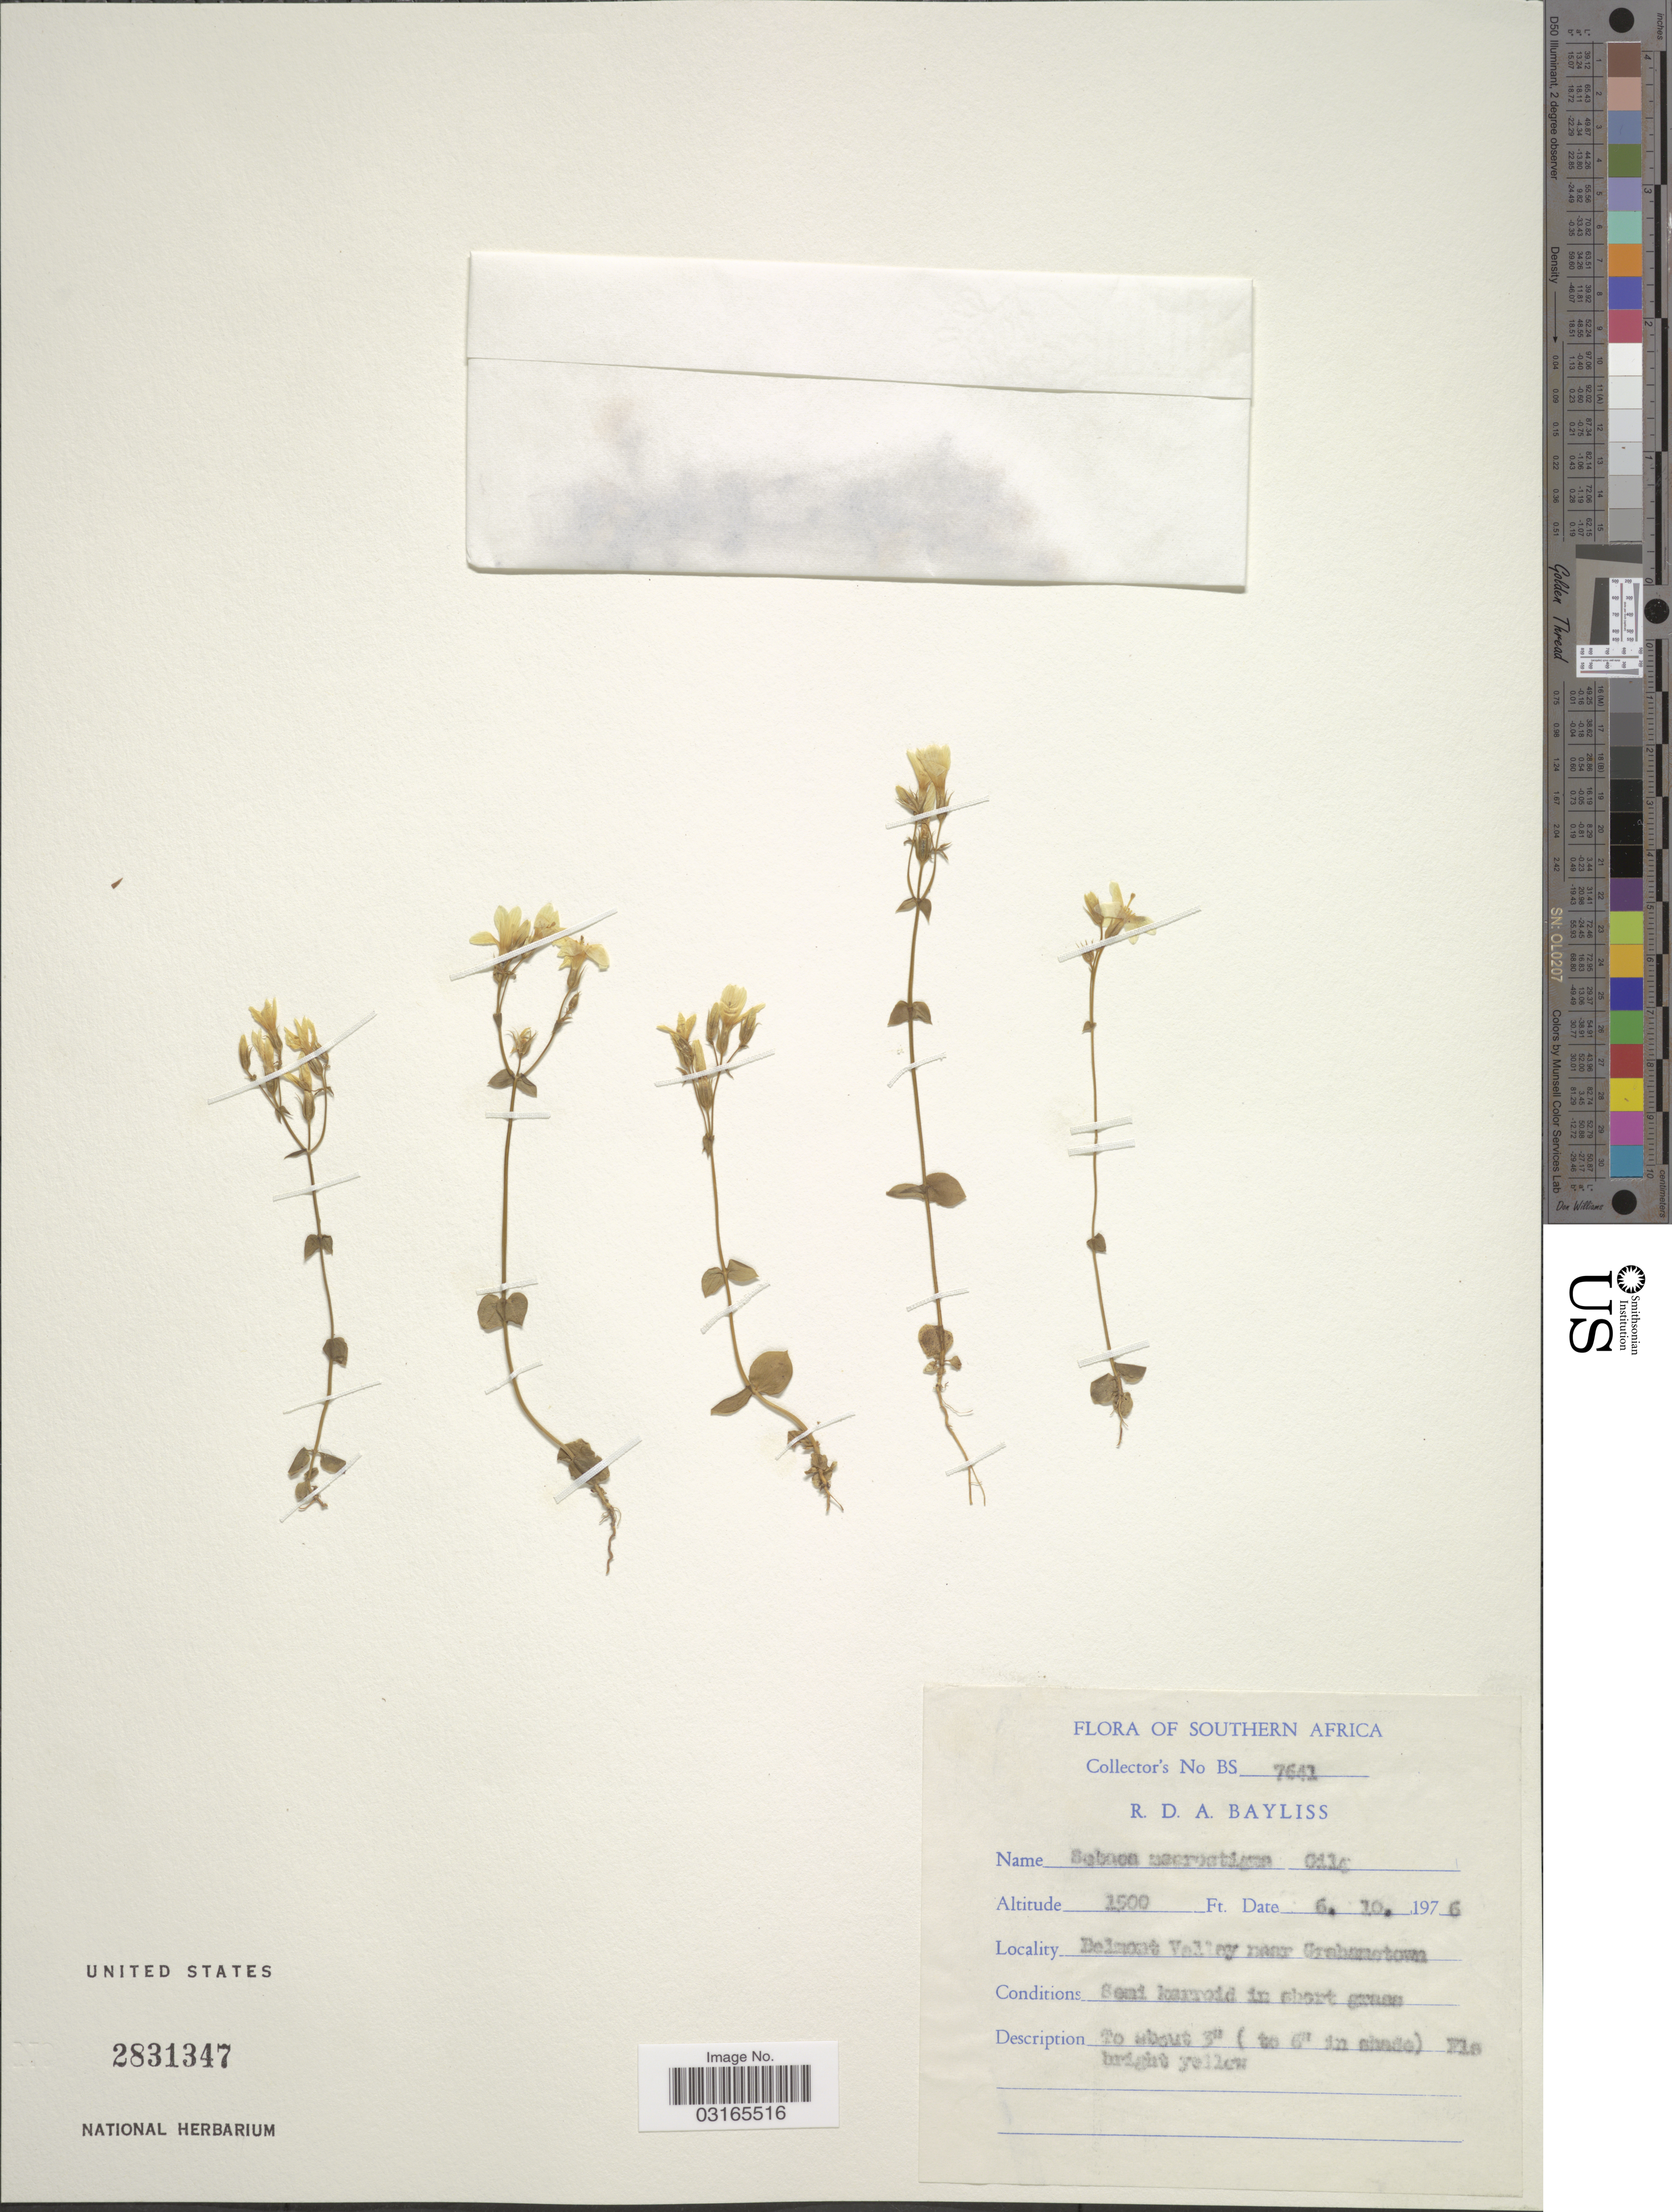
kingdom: Plantae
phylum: Tracheophyta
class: Magnoliopsida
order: Gentianales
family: Gentianaceae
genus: Sebaea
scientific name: Sebaea macrostigma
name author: Gilg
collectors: R. Bayliss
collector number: BS 7641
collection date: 1976-10-06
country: South Africa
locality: Southern Africa. Belmont Valley near Grahamstown.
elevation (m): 457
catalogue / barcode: US 2831347